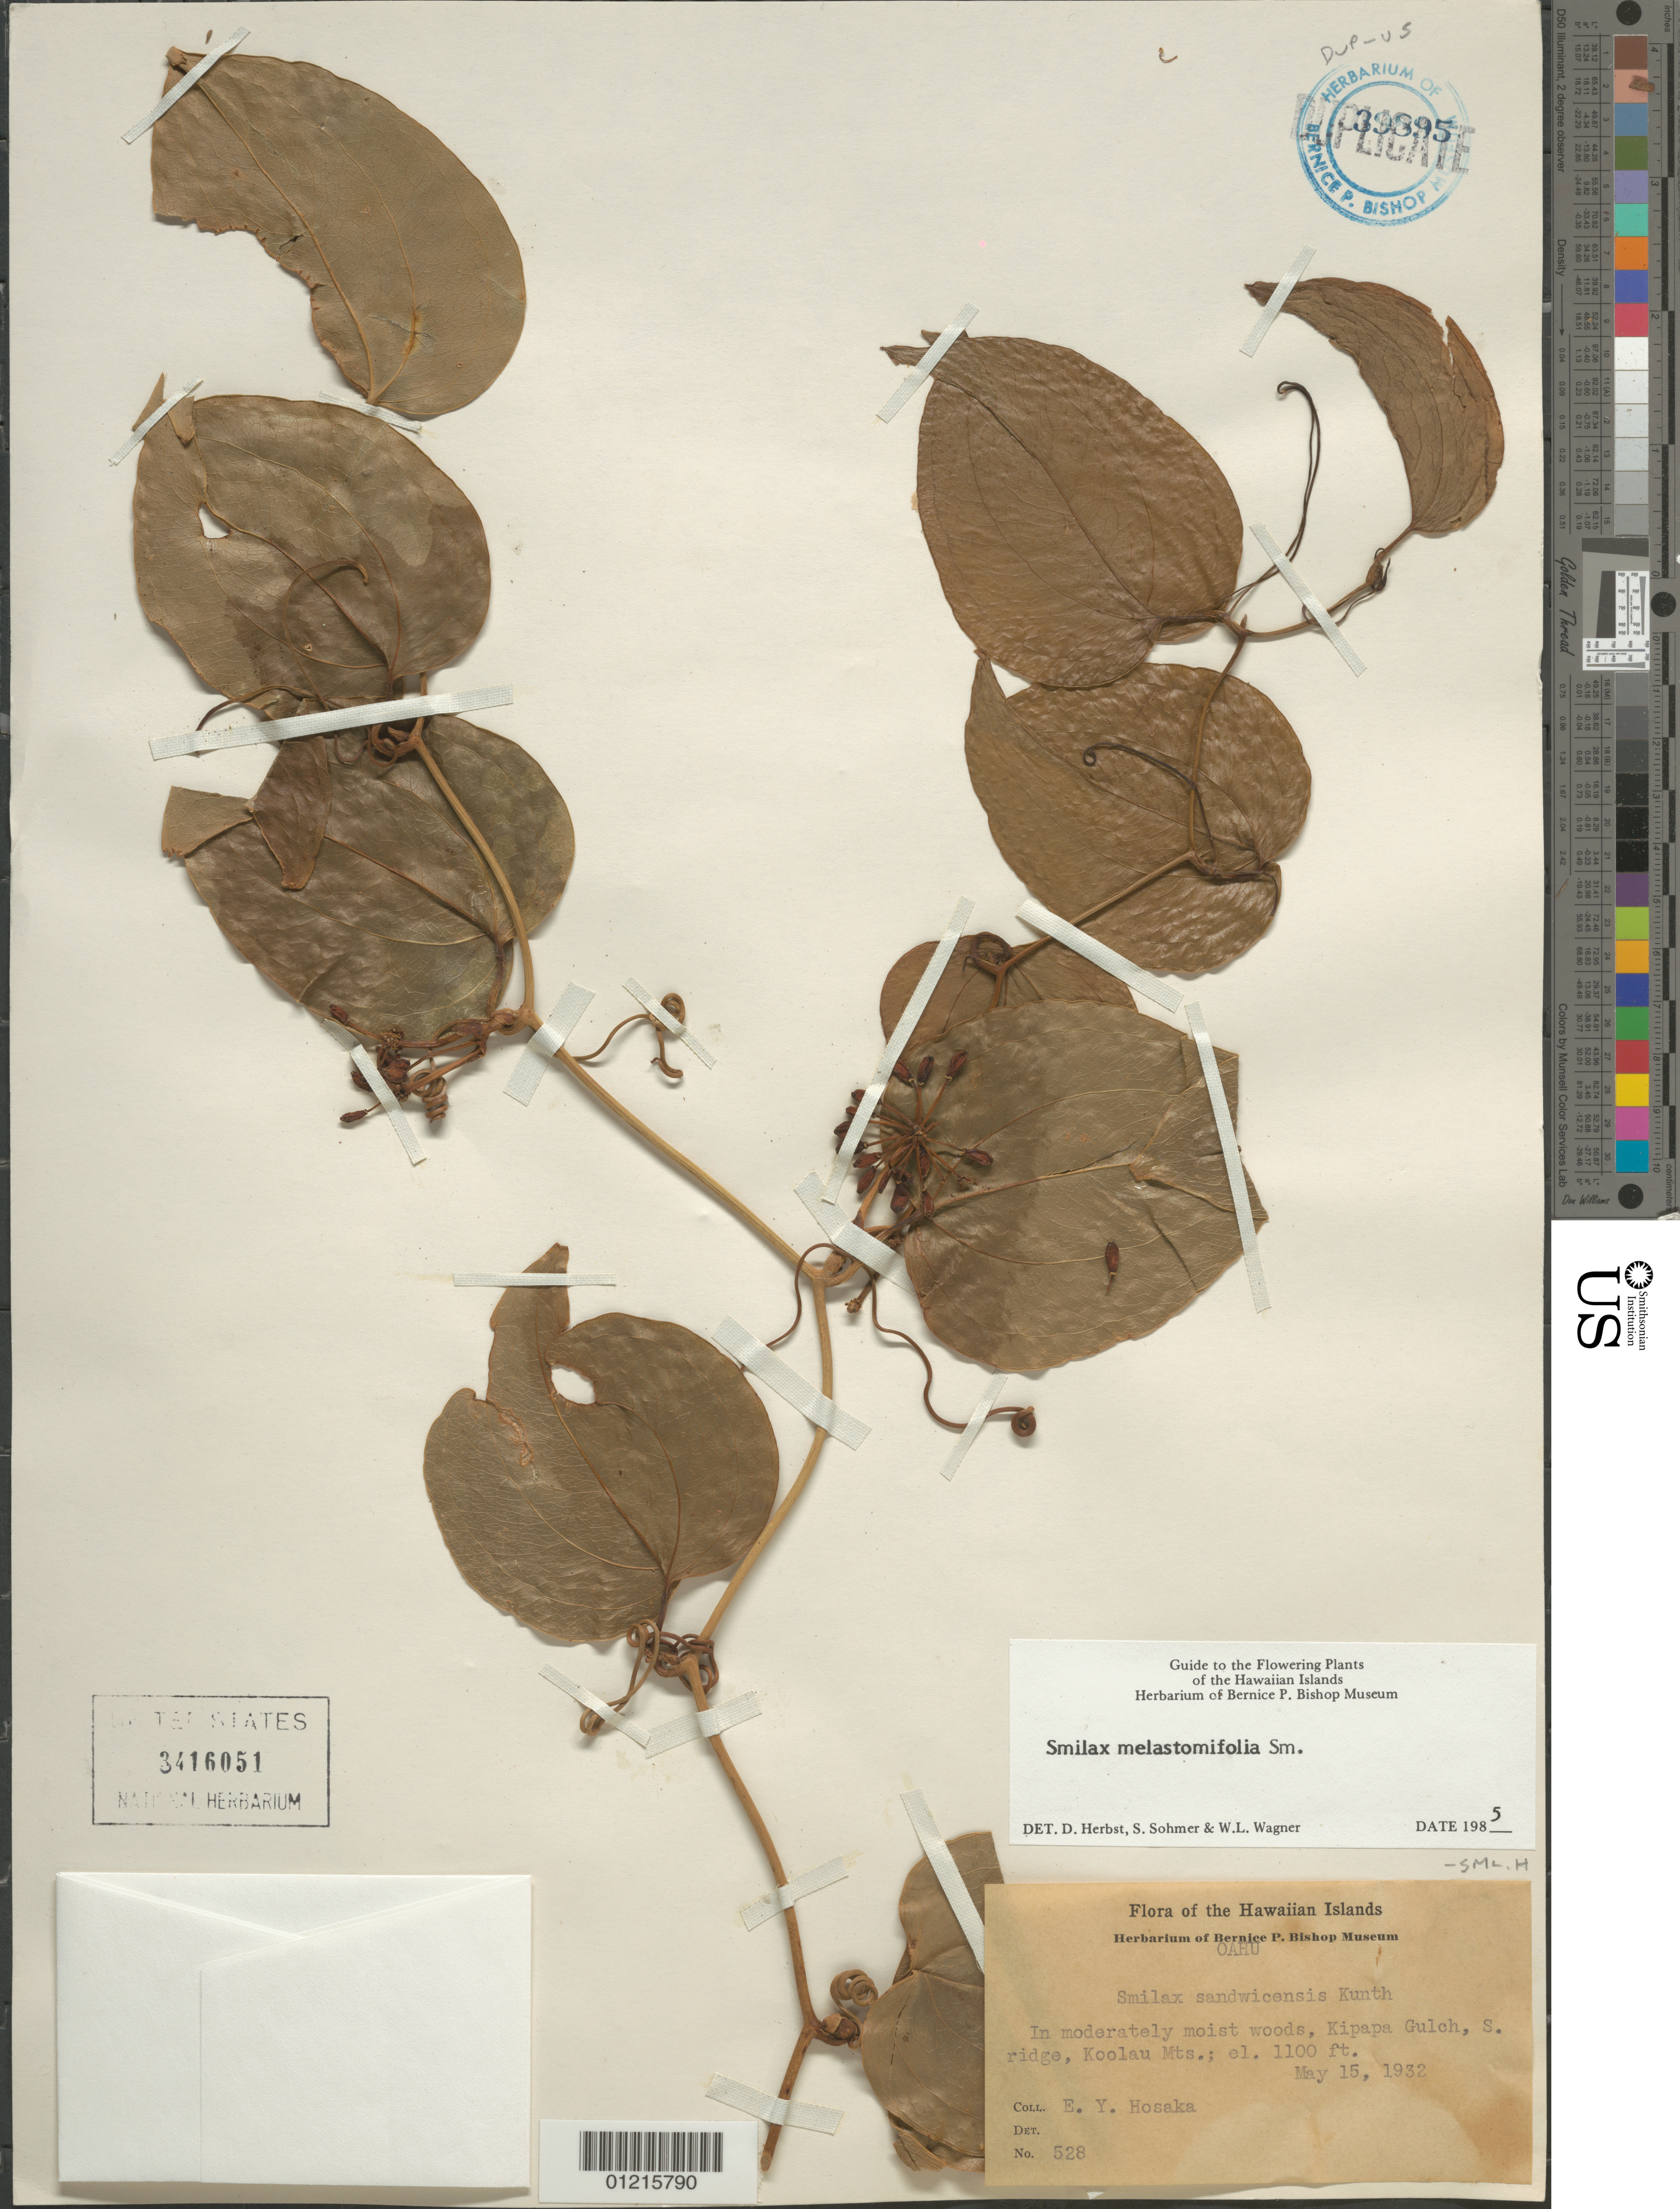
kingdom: Plantae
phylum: Tracheophyta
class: Liliopsida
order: Liliales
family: Smilacaceae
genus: Smilax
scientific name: Smilax melastomifolia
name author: Sm.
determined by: Herbst, D. R.; Sohmer, S. H.; Wagner, W. L.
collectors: E. Y. Hosaka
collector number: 528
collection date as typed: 15 May 1932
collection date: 1932-05-15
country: United States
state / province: Hawaii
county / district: Honolulu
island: Oahu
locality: Kipapa Gulch, S ridge, Koolau Mountains.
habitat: Moist woods.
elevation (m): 335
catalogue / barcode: US 3416051